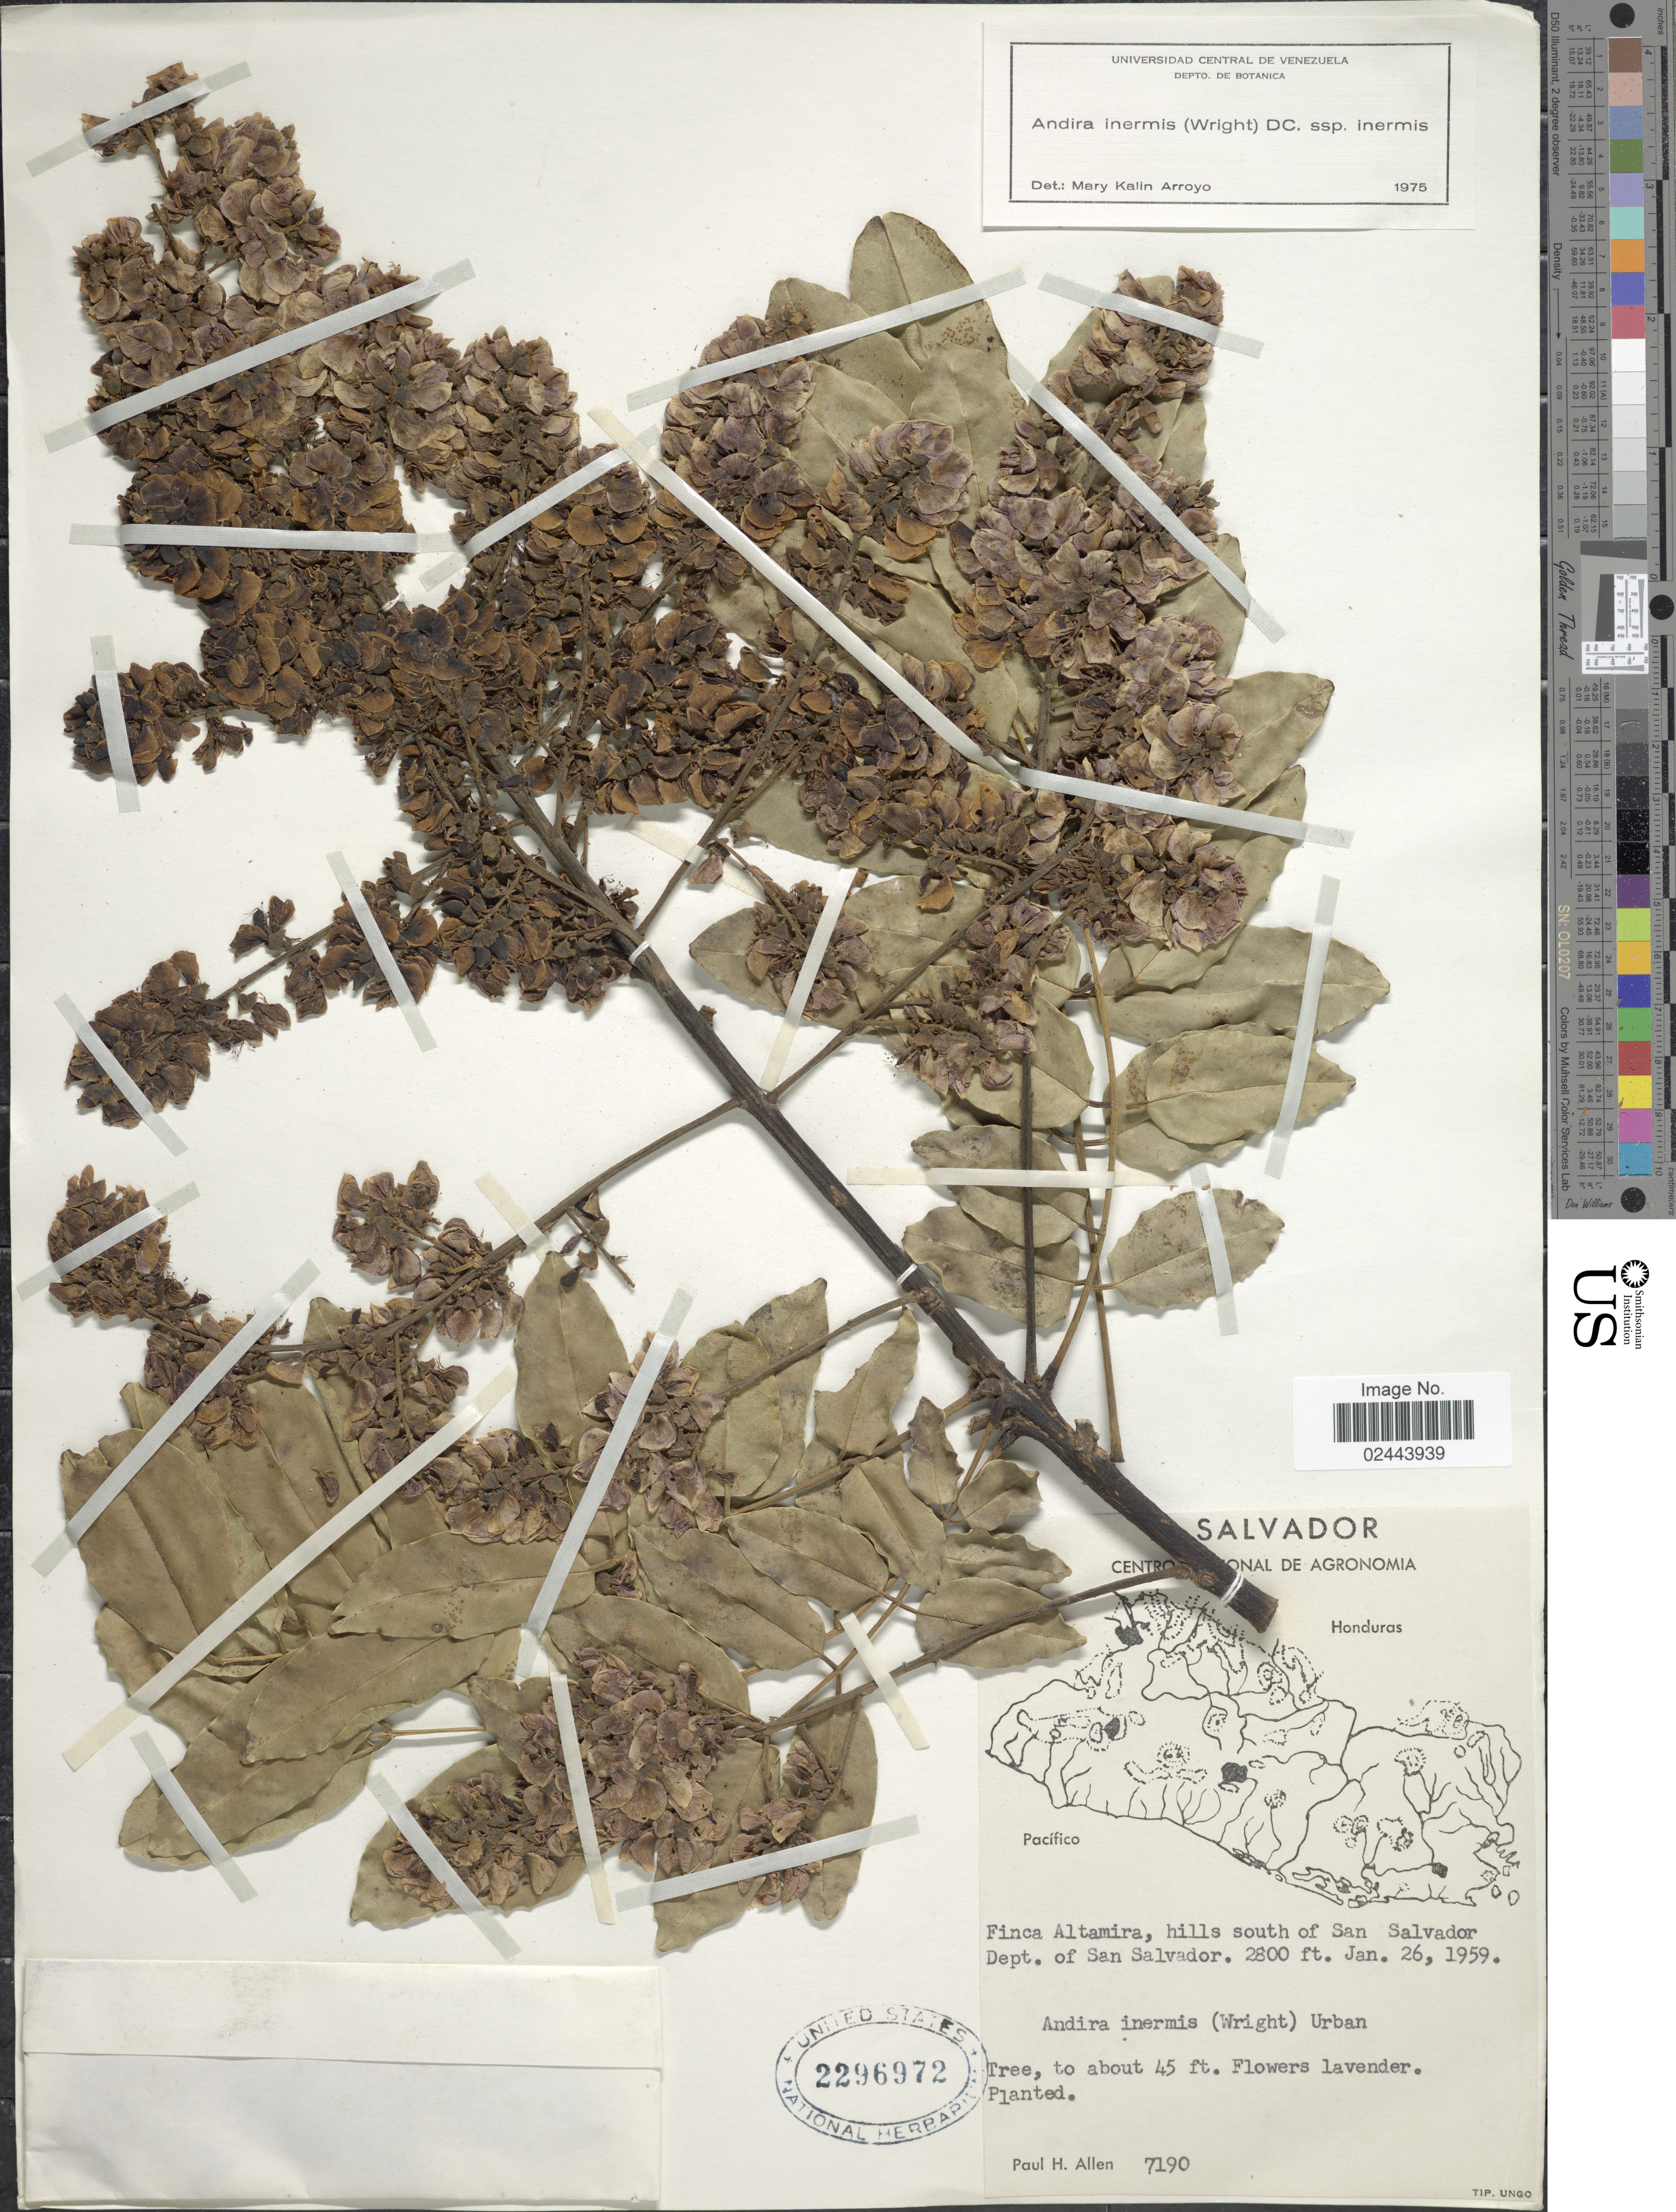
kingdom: Plantae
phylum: Tracheophyta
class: Magnoliopsida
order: Fabales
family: Fabaceae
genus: Andira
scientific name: Andira inermis subsp. inermis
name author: (W. Wright) Kunth ex DC.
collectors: P. H. Allen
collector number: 7190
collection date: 1959-01-26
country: El Salvador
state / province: San Salvador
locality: Finca Altamira, hills south of San Salvador, Dept of San Salvador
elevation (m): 853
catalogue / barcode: US 2296972